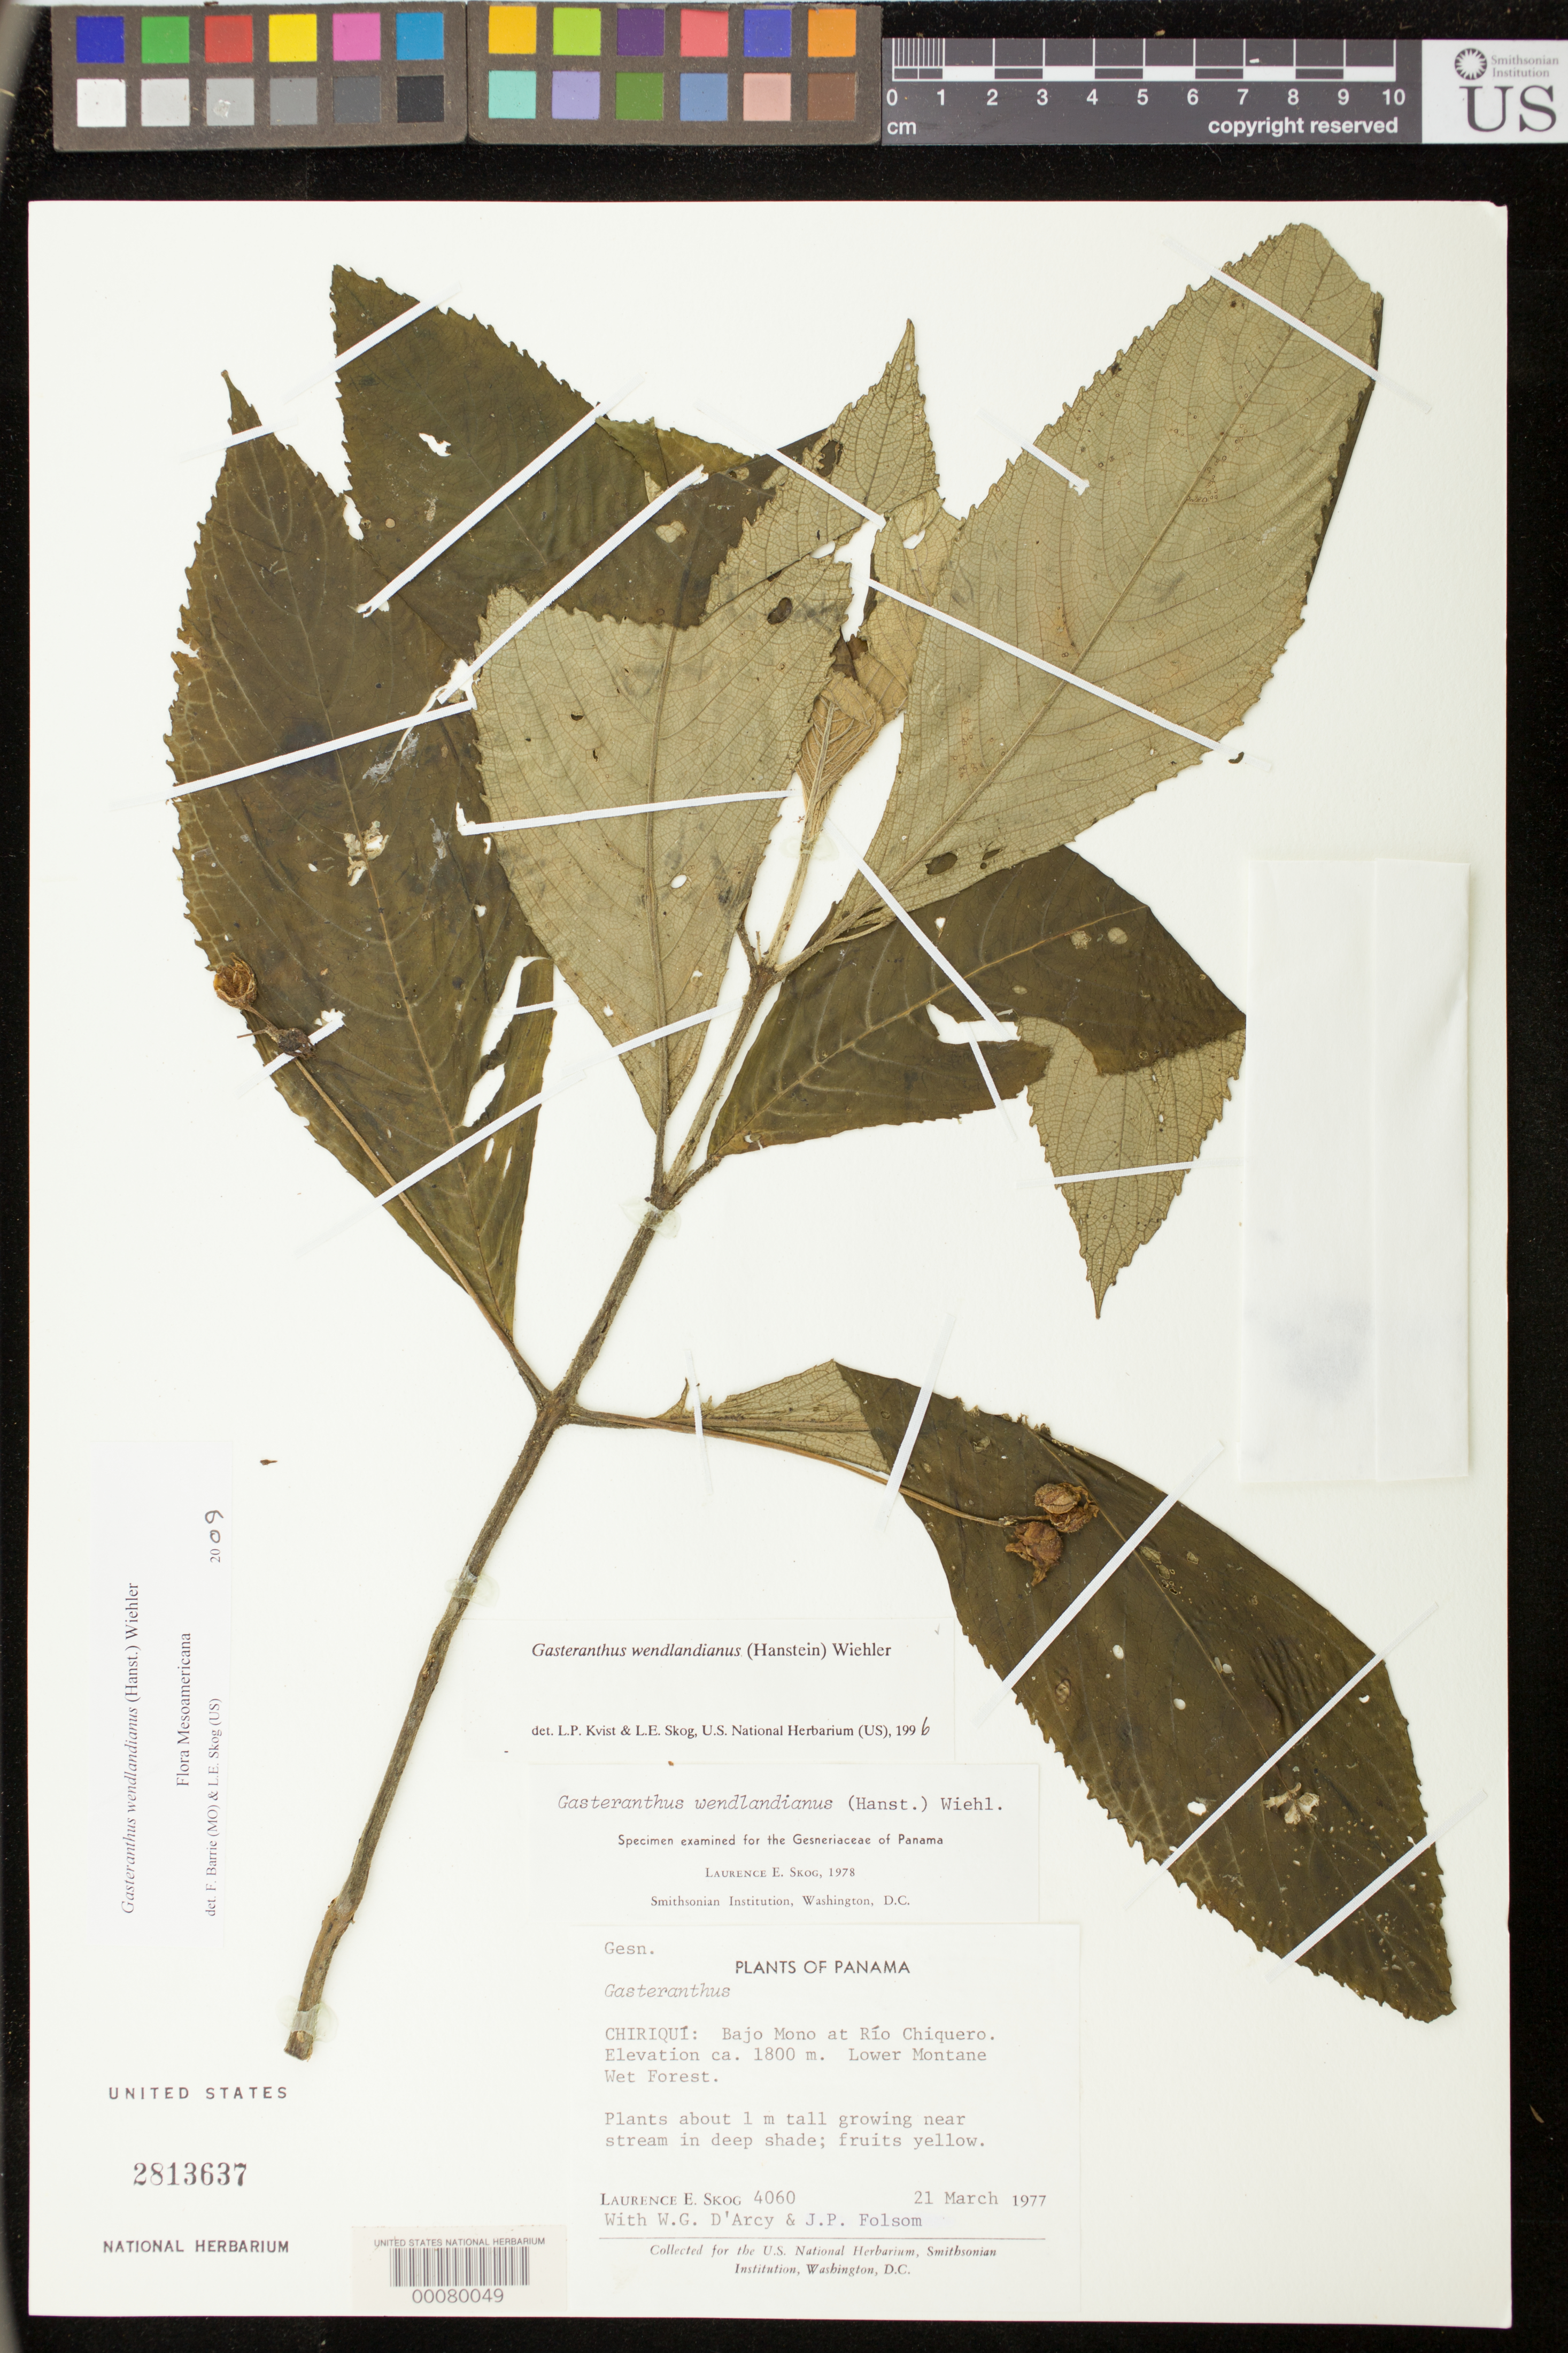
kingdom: Plantae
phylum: Tracheophyta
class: Magnoliopsida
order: Lamiales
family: Gesneriaceae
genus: Gasteranthus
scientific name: Gasteranthus wendlandianus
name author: (Hanst.) Wiehler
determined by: Skog, Laurence E.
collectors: L. E. Skog, W. G. D'Arcy & J. P. Folsom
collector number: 4060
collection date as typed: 21 Mar 1977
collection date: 1977-03-21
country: Panama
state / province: Chiriquí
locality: Bajo Mono at Río Chiquero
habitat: Lower montane wet forest; growing near stream in deep shade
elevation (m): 1800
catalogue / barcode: US 2813637